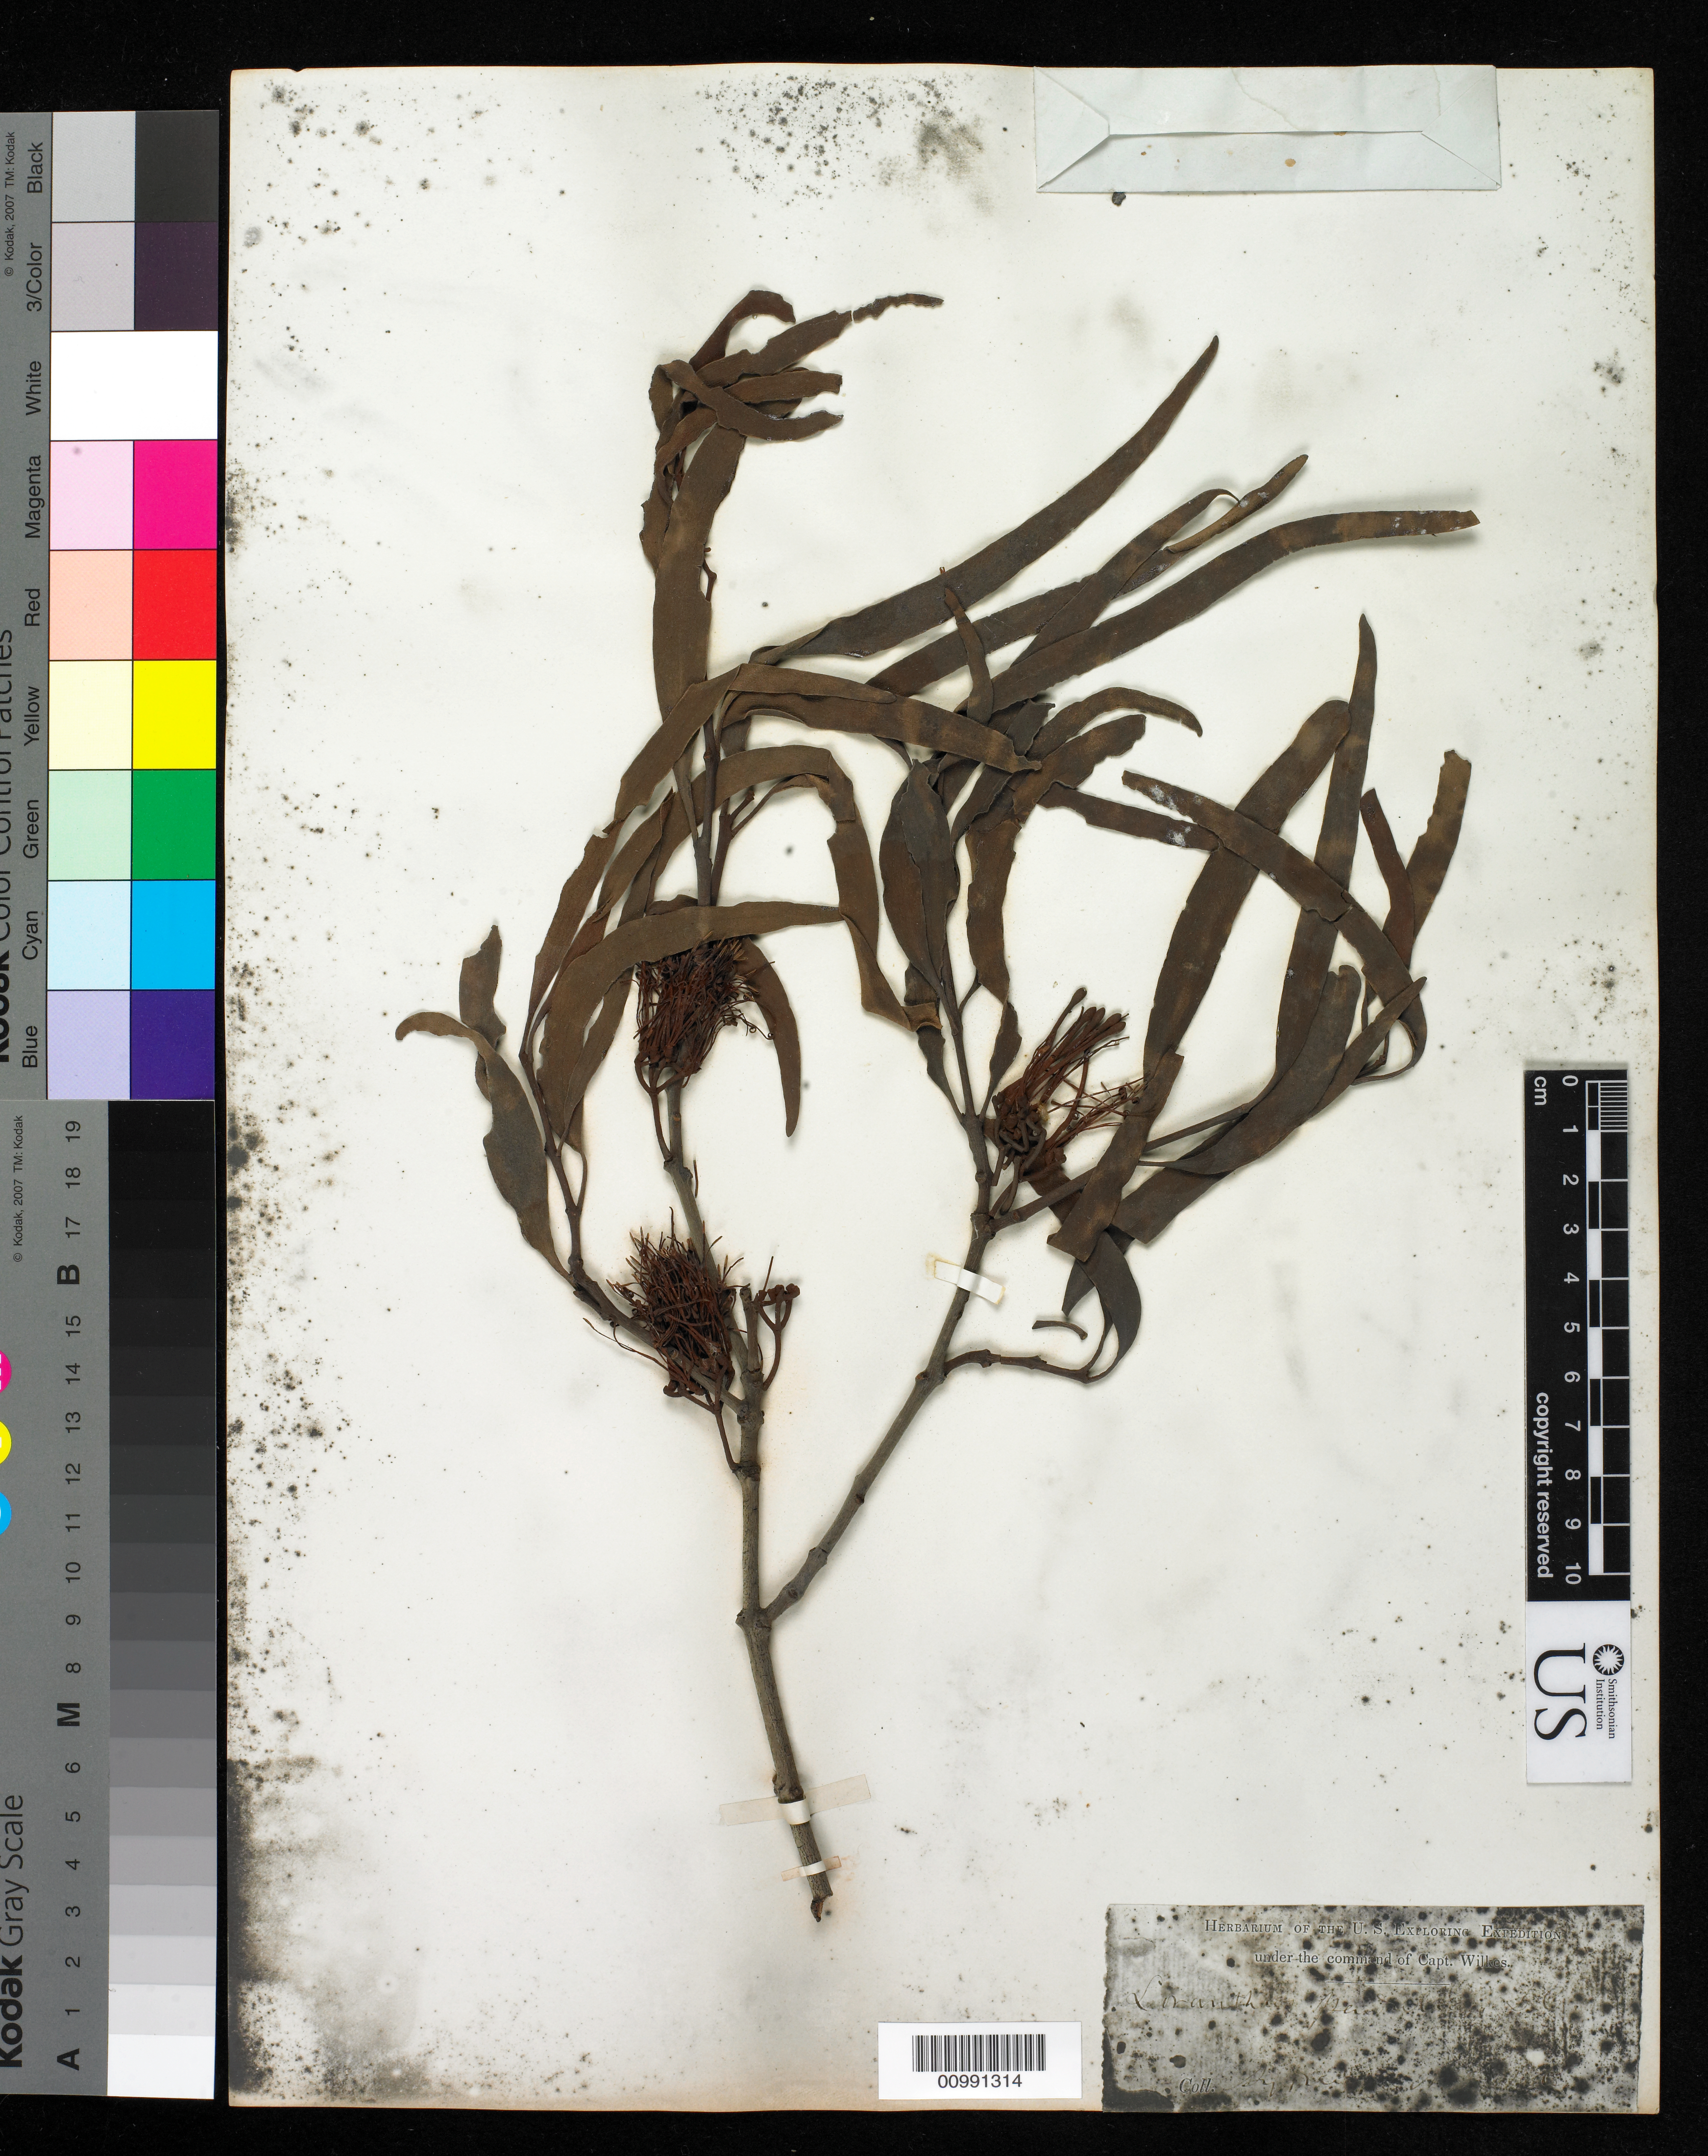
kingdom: Plantae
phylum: Tracheophyta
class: Magnoliopsida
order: Santalales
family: Loranthaceae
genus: Amyema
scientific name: Amyema sp.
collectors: Wilkes Explor. Exped.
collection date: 1838/1842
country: Australia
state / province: New South Wales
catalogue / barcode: US 98625